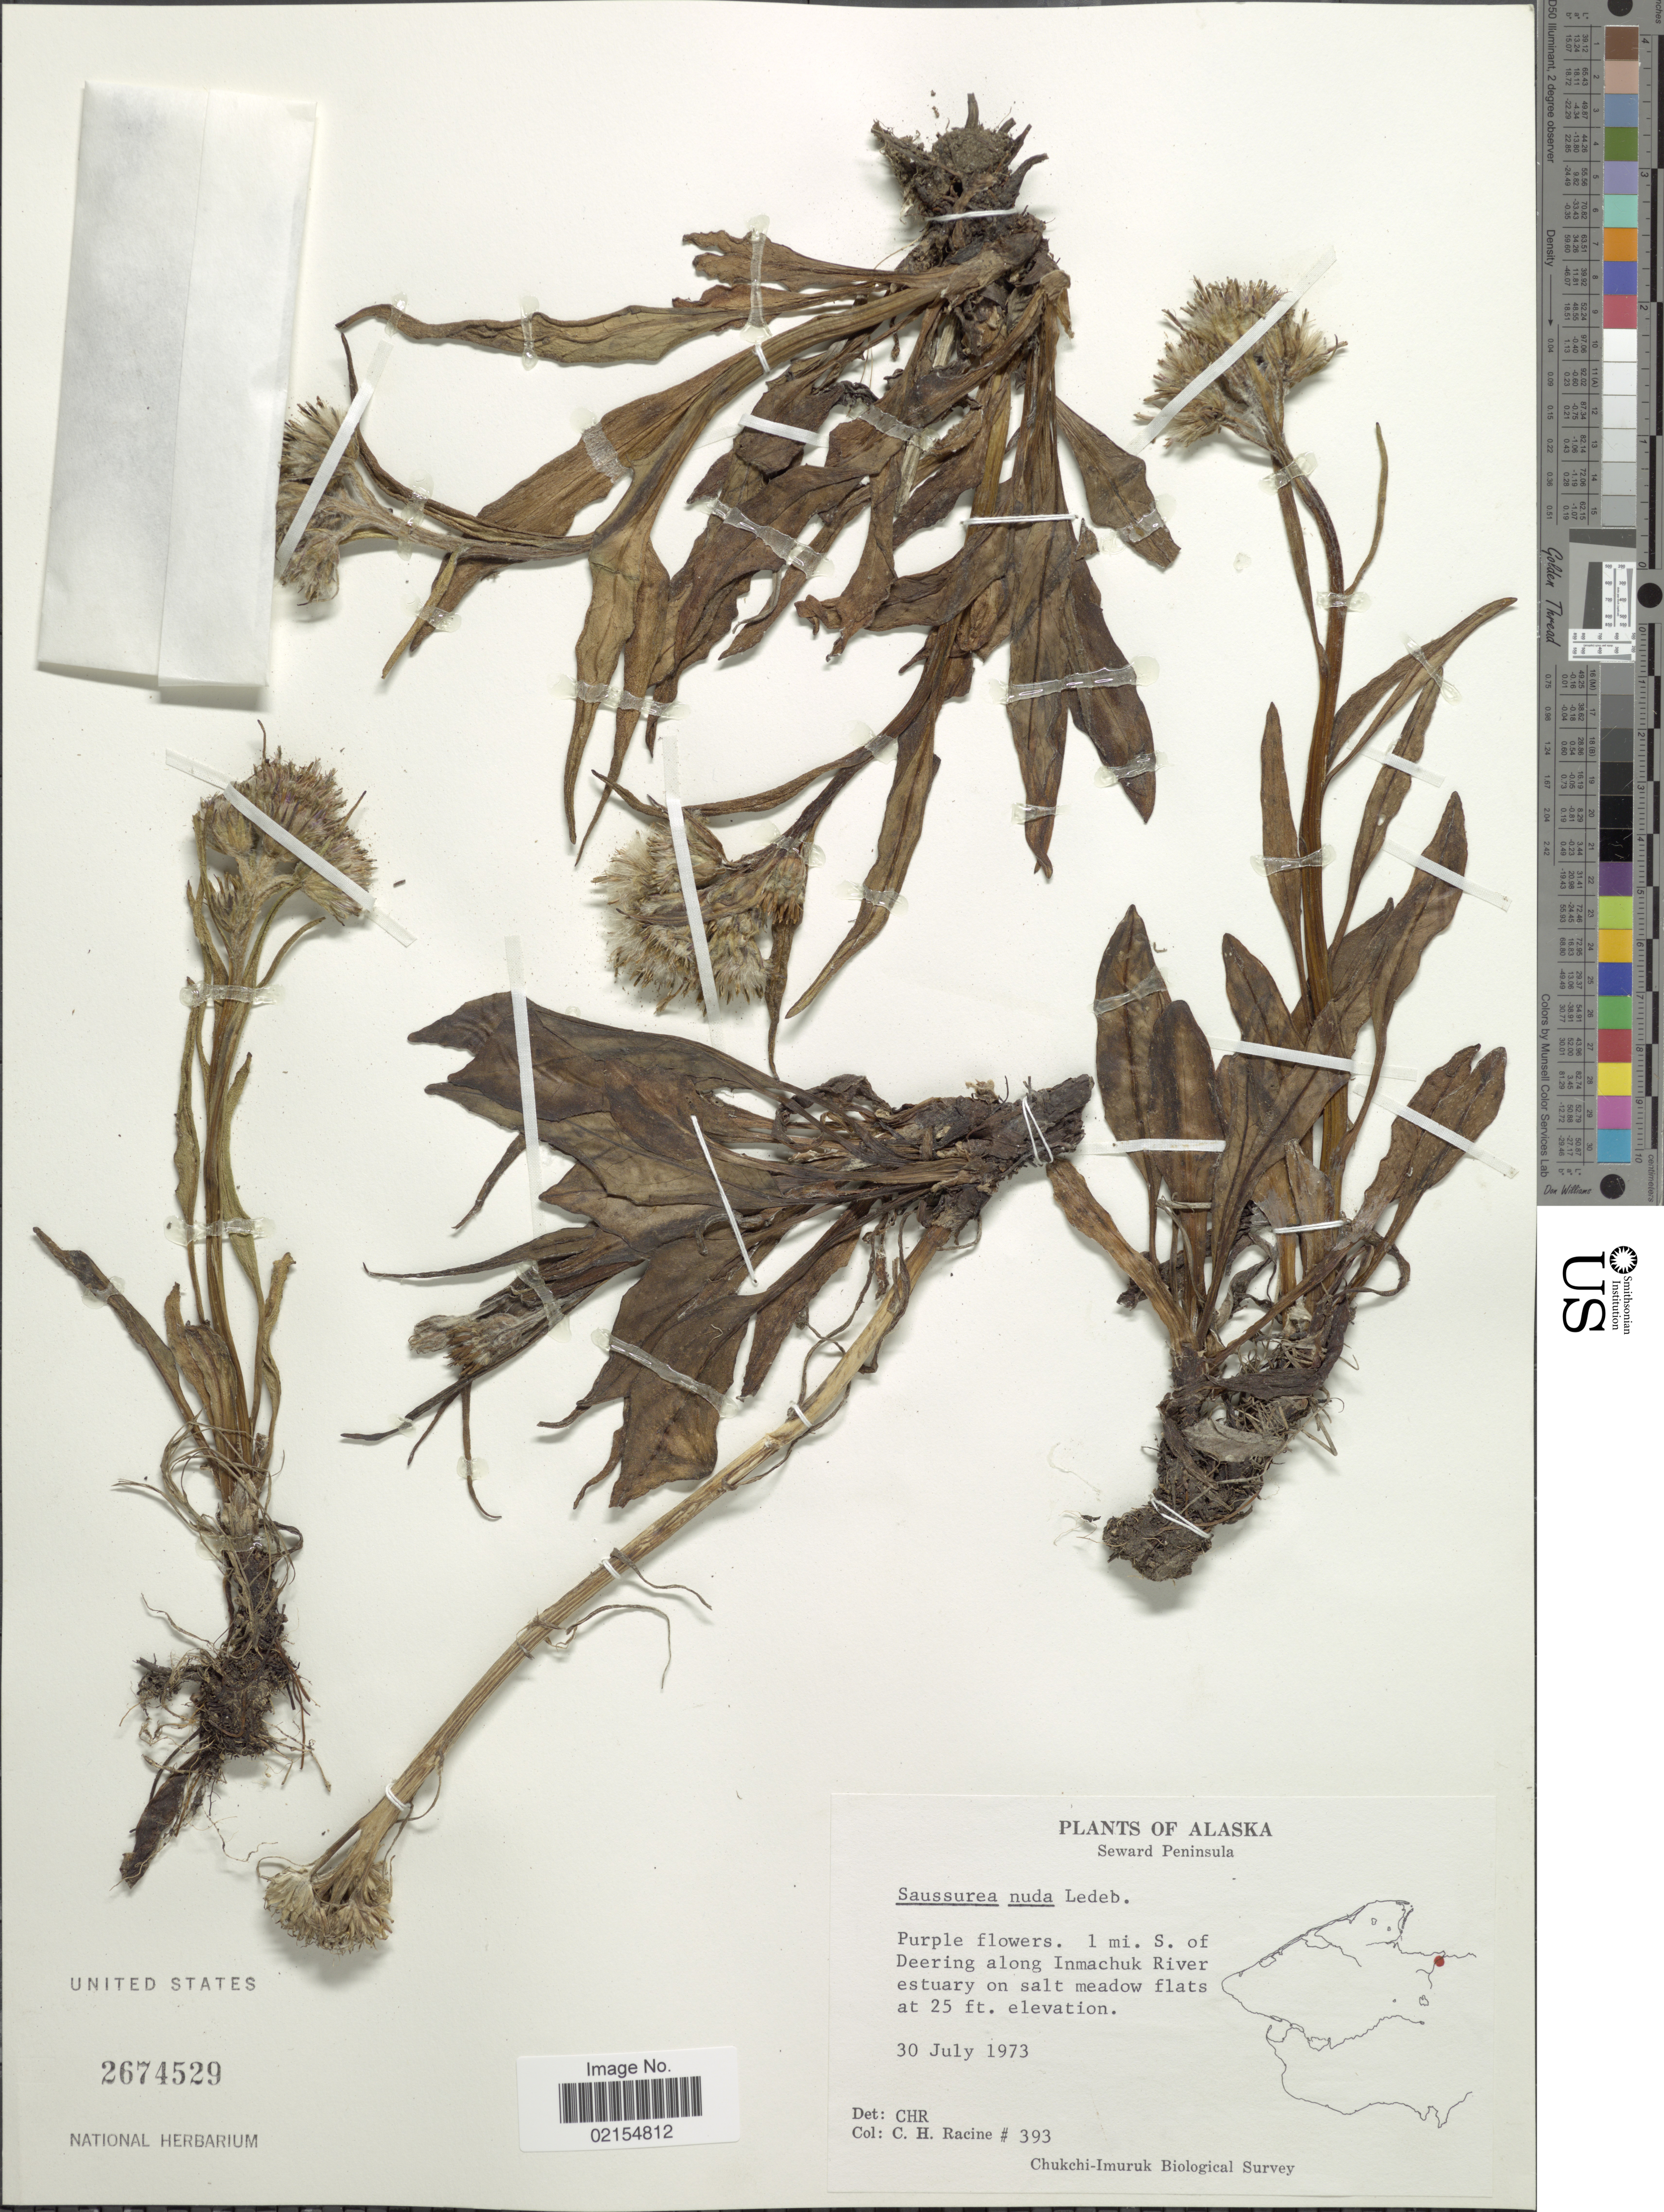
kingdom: Plantae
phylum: Tracheophyta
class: Magnoliopsida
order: Asterales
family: Asteraceae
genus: Saussurea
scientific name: Saussurea nuda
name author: Ledeb.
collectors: C. Racine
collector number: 393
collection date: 1973-07-30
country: United States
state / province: Alaska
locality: Seward Peninsula, 1 mi. S. of Deering along Inmachuk River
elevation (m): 8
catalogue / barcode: US 2674529